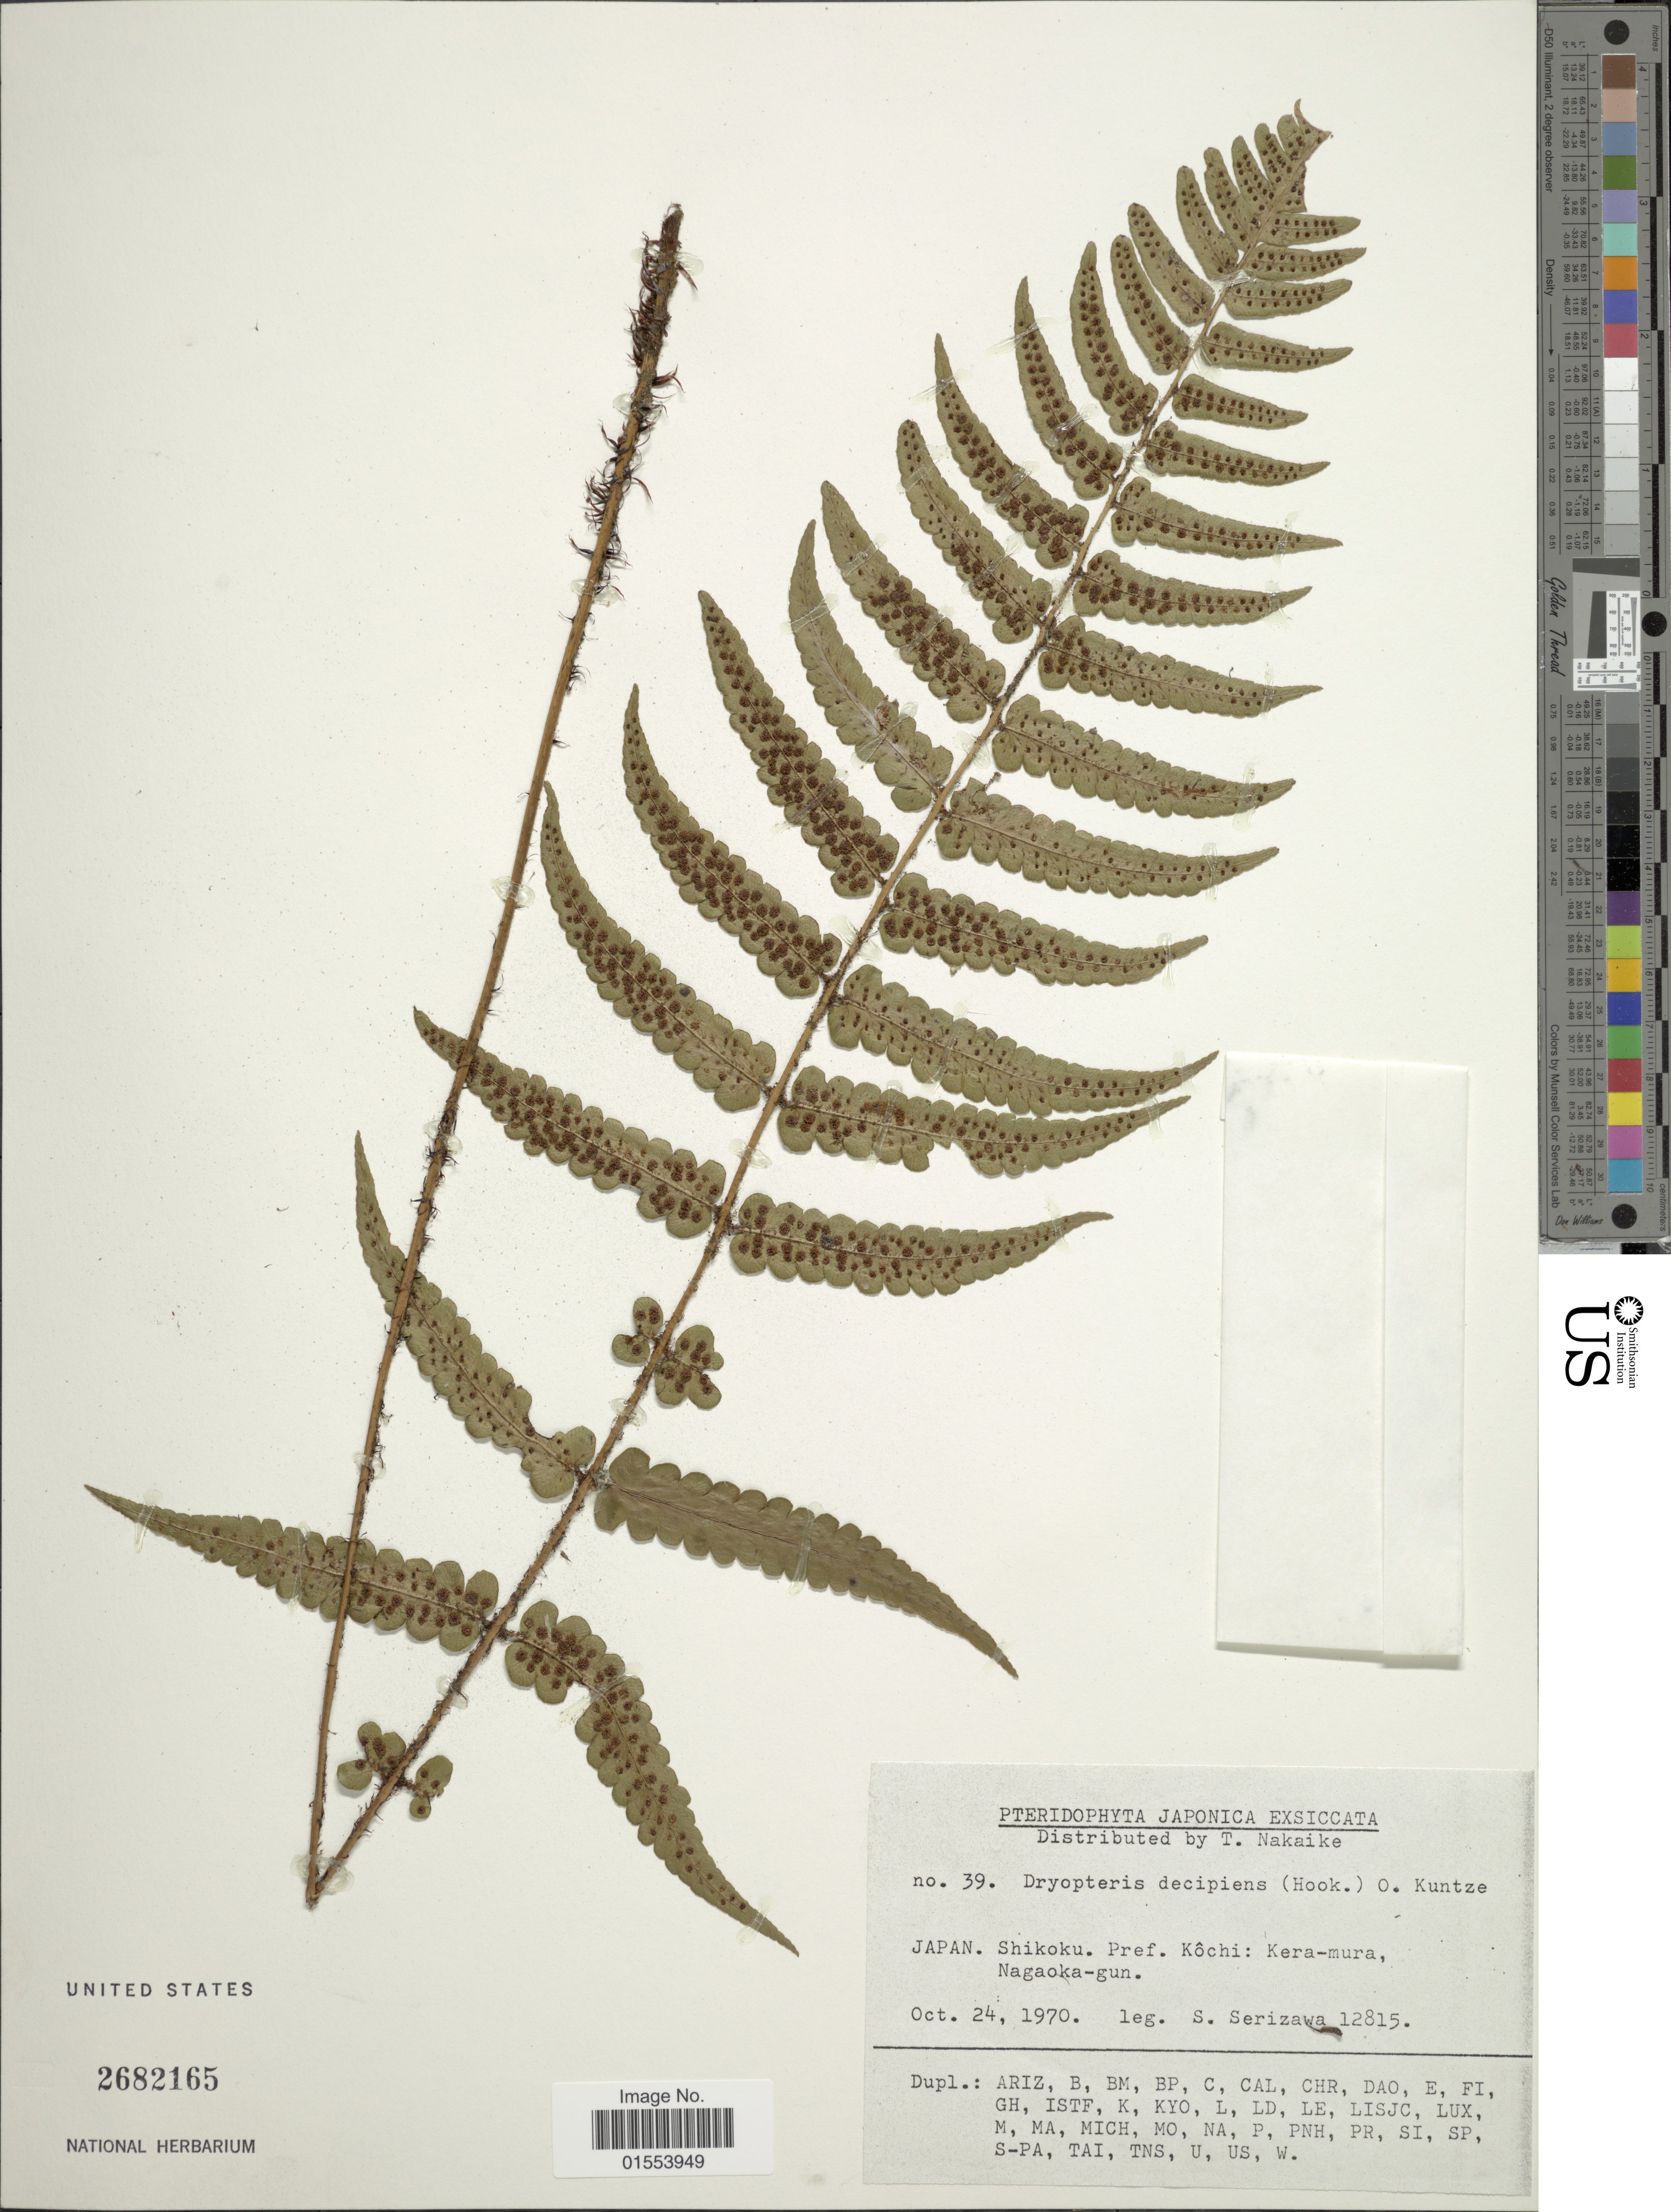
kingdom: Plantae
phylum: Tracheophyta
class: Polypodiopsida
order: Polypodiales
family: Dryopteridaceae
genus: Dryopteris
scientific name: Dryopteris decipiens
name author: (Hook.) Kuntze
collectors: S. Serizawa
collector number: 39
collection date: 1970-10-24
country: Japan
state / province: Koti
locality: Japonica, Japan, Shikoku. Pref. Kochi: Kera-mura Nagaoka-gun.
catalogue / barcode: US 2682165